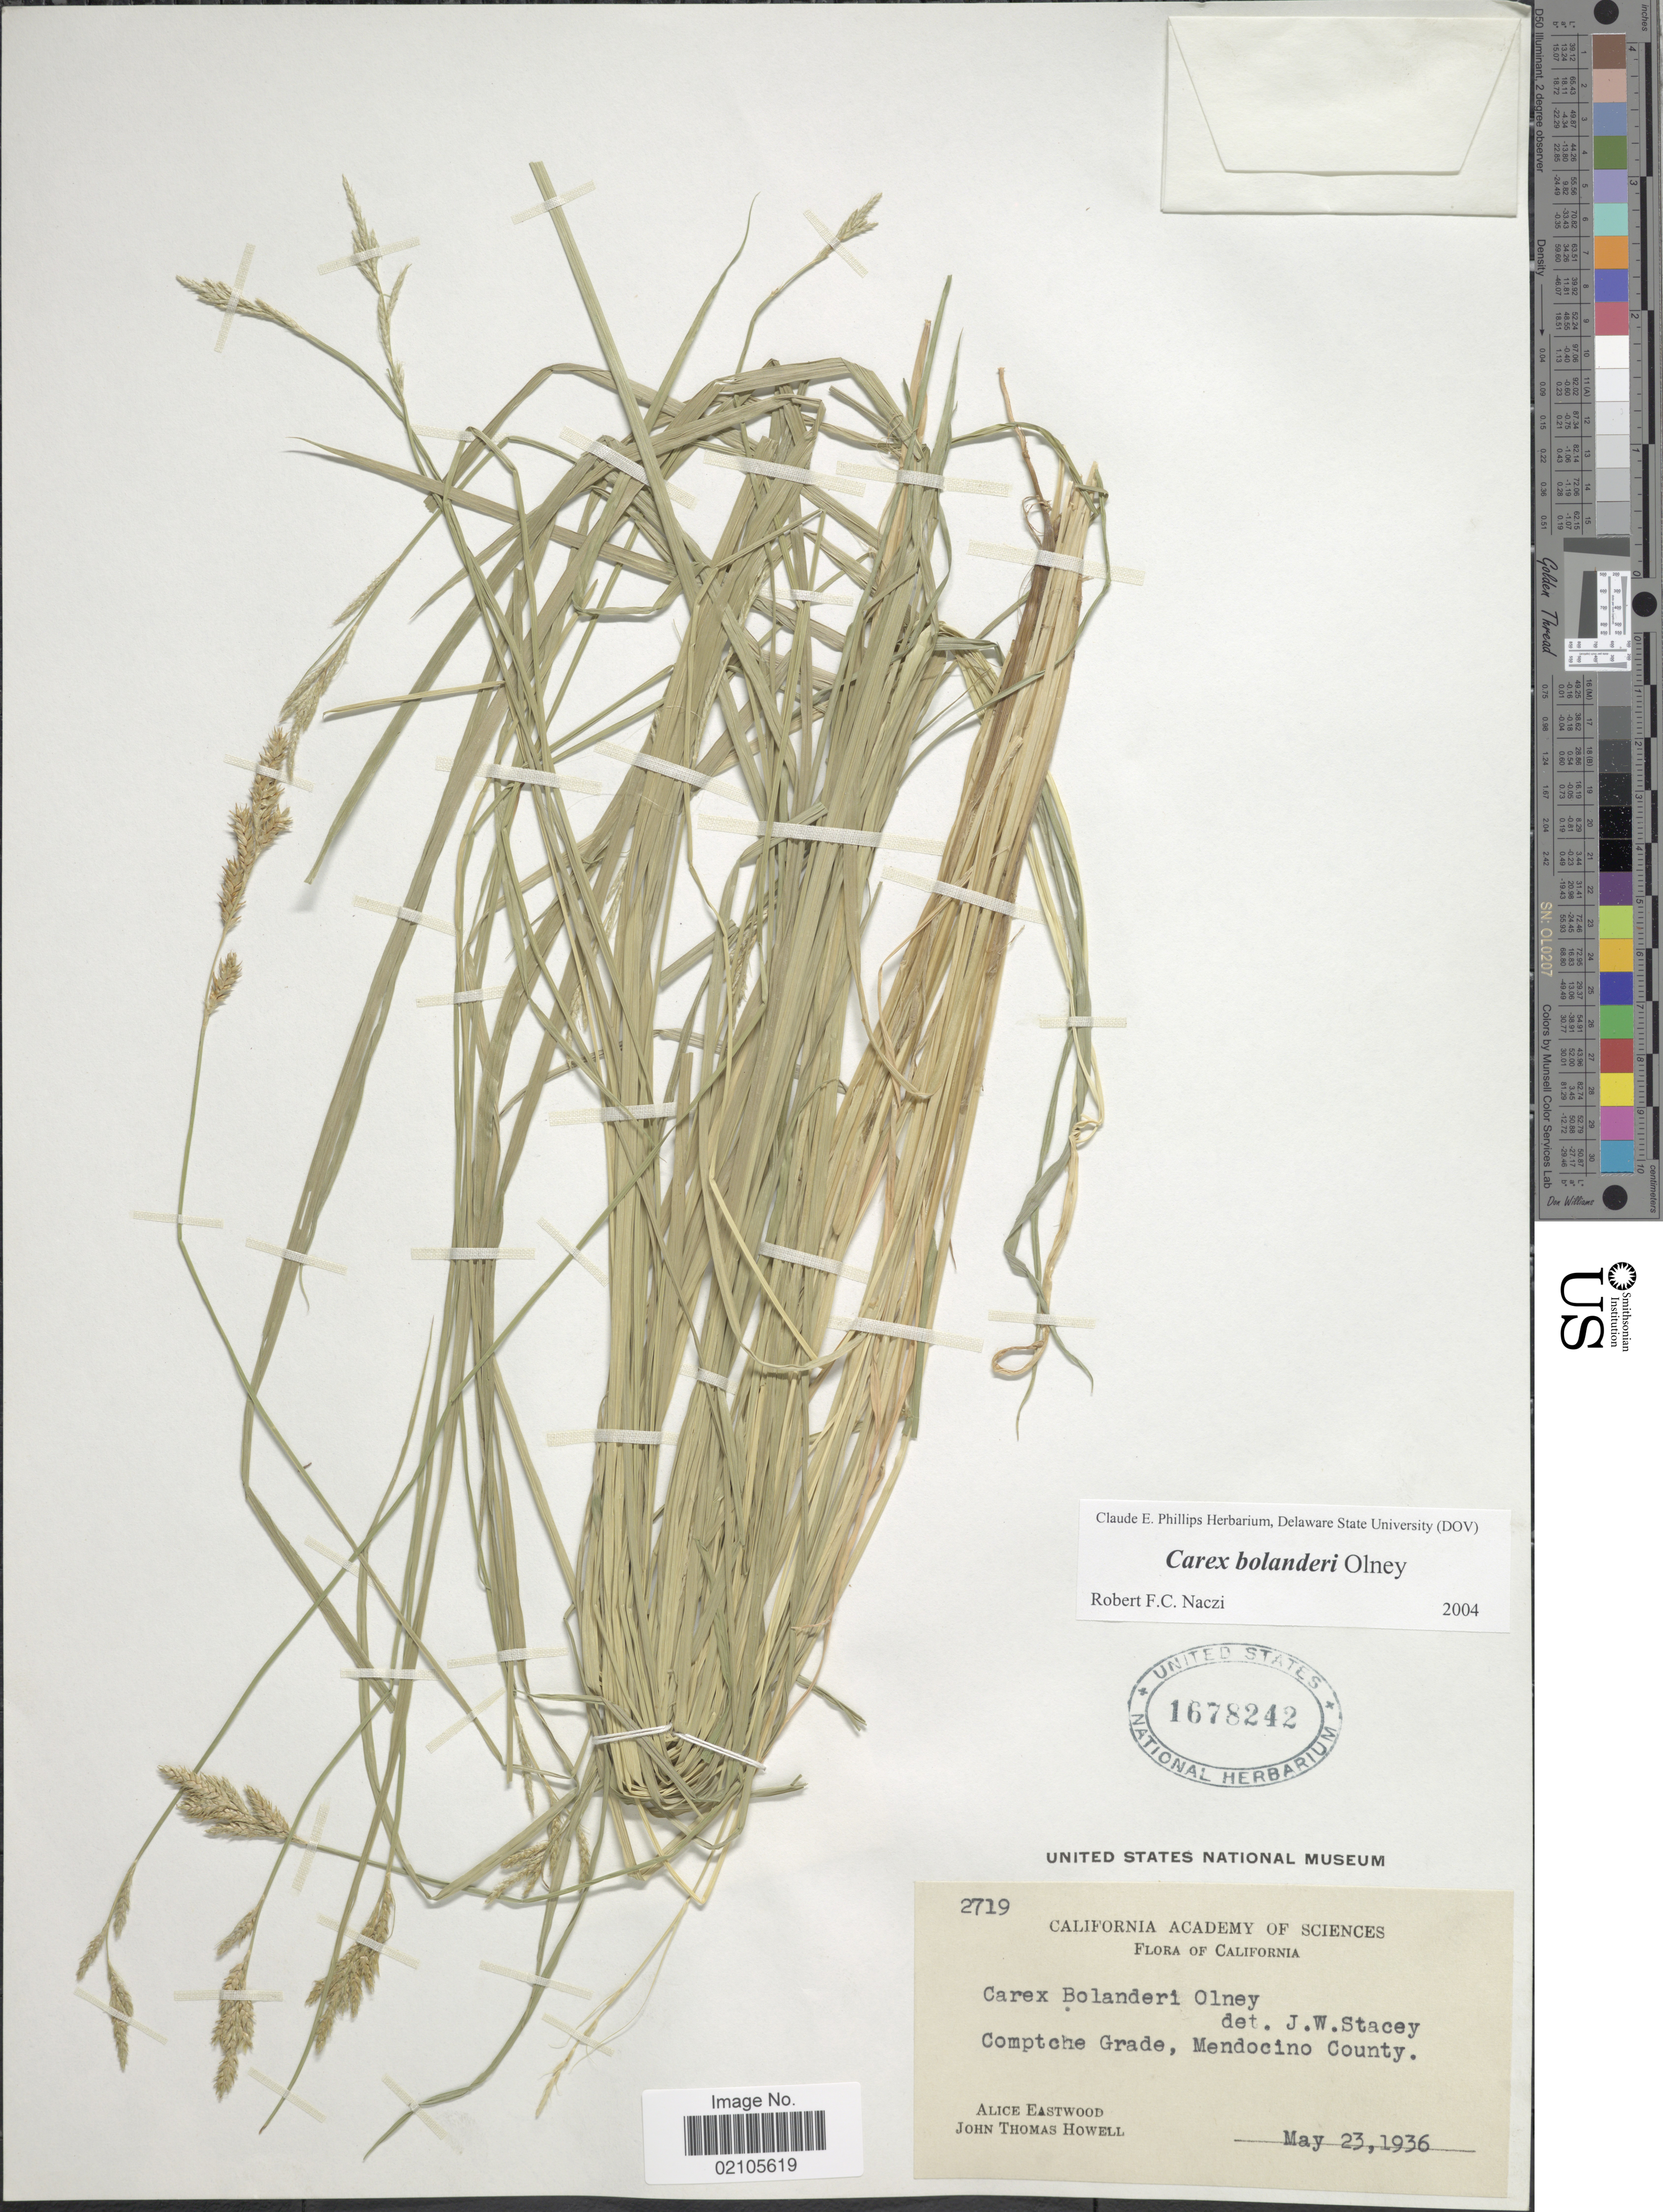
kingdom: Plantae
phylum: Tracheophyta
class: Liliopsida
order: Poales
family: Cyperaceae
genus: Carex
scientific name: Carex bolanderi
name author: Olney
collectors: A. Eastwood & J. T. Howell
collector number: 2719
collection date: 1936-05-23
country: United States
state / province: California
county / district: Mendocino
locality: Comptche Grade, Mendocino County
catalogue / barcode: US 1678242